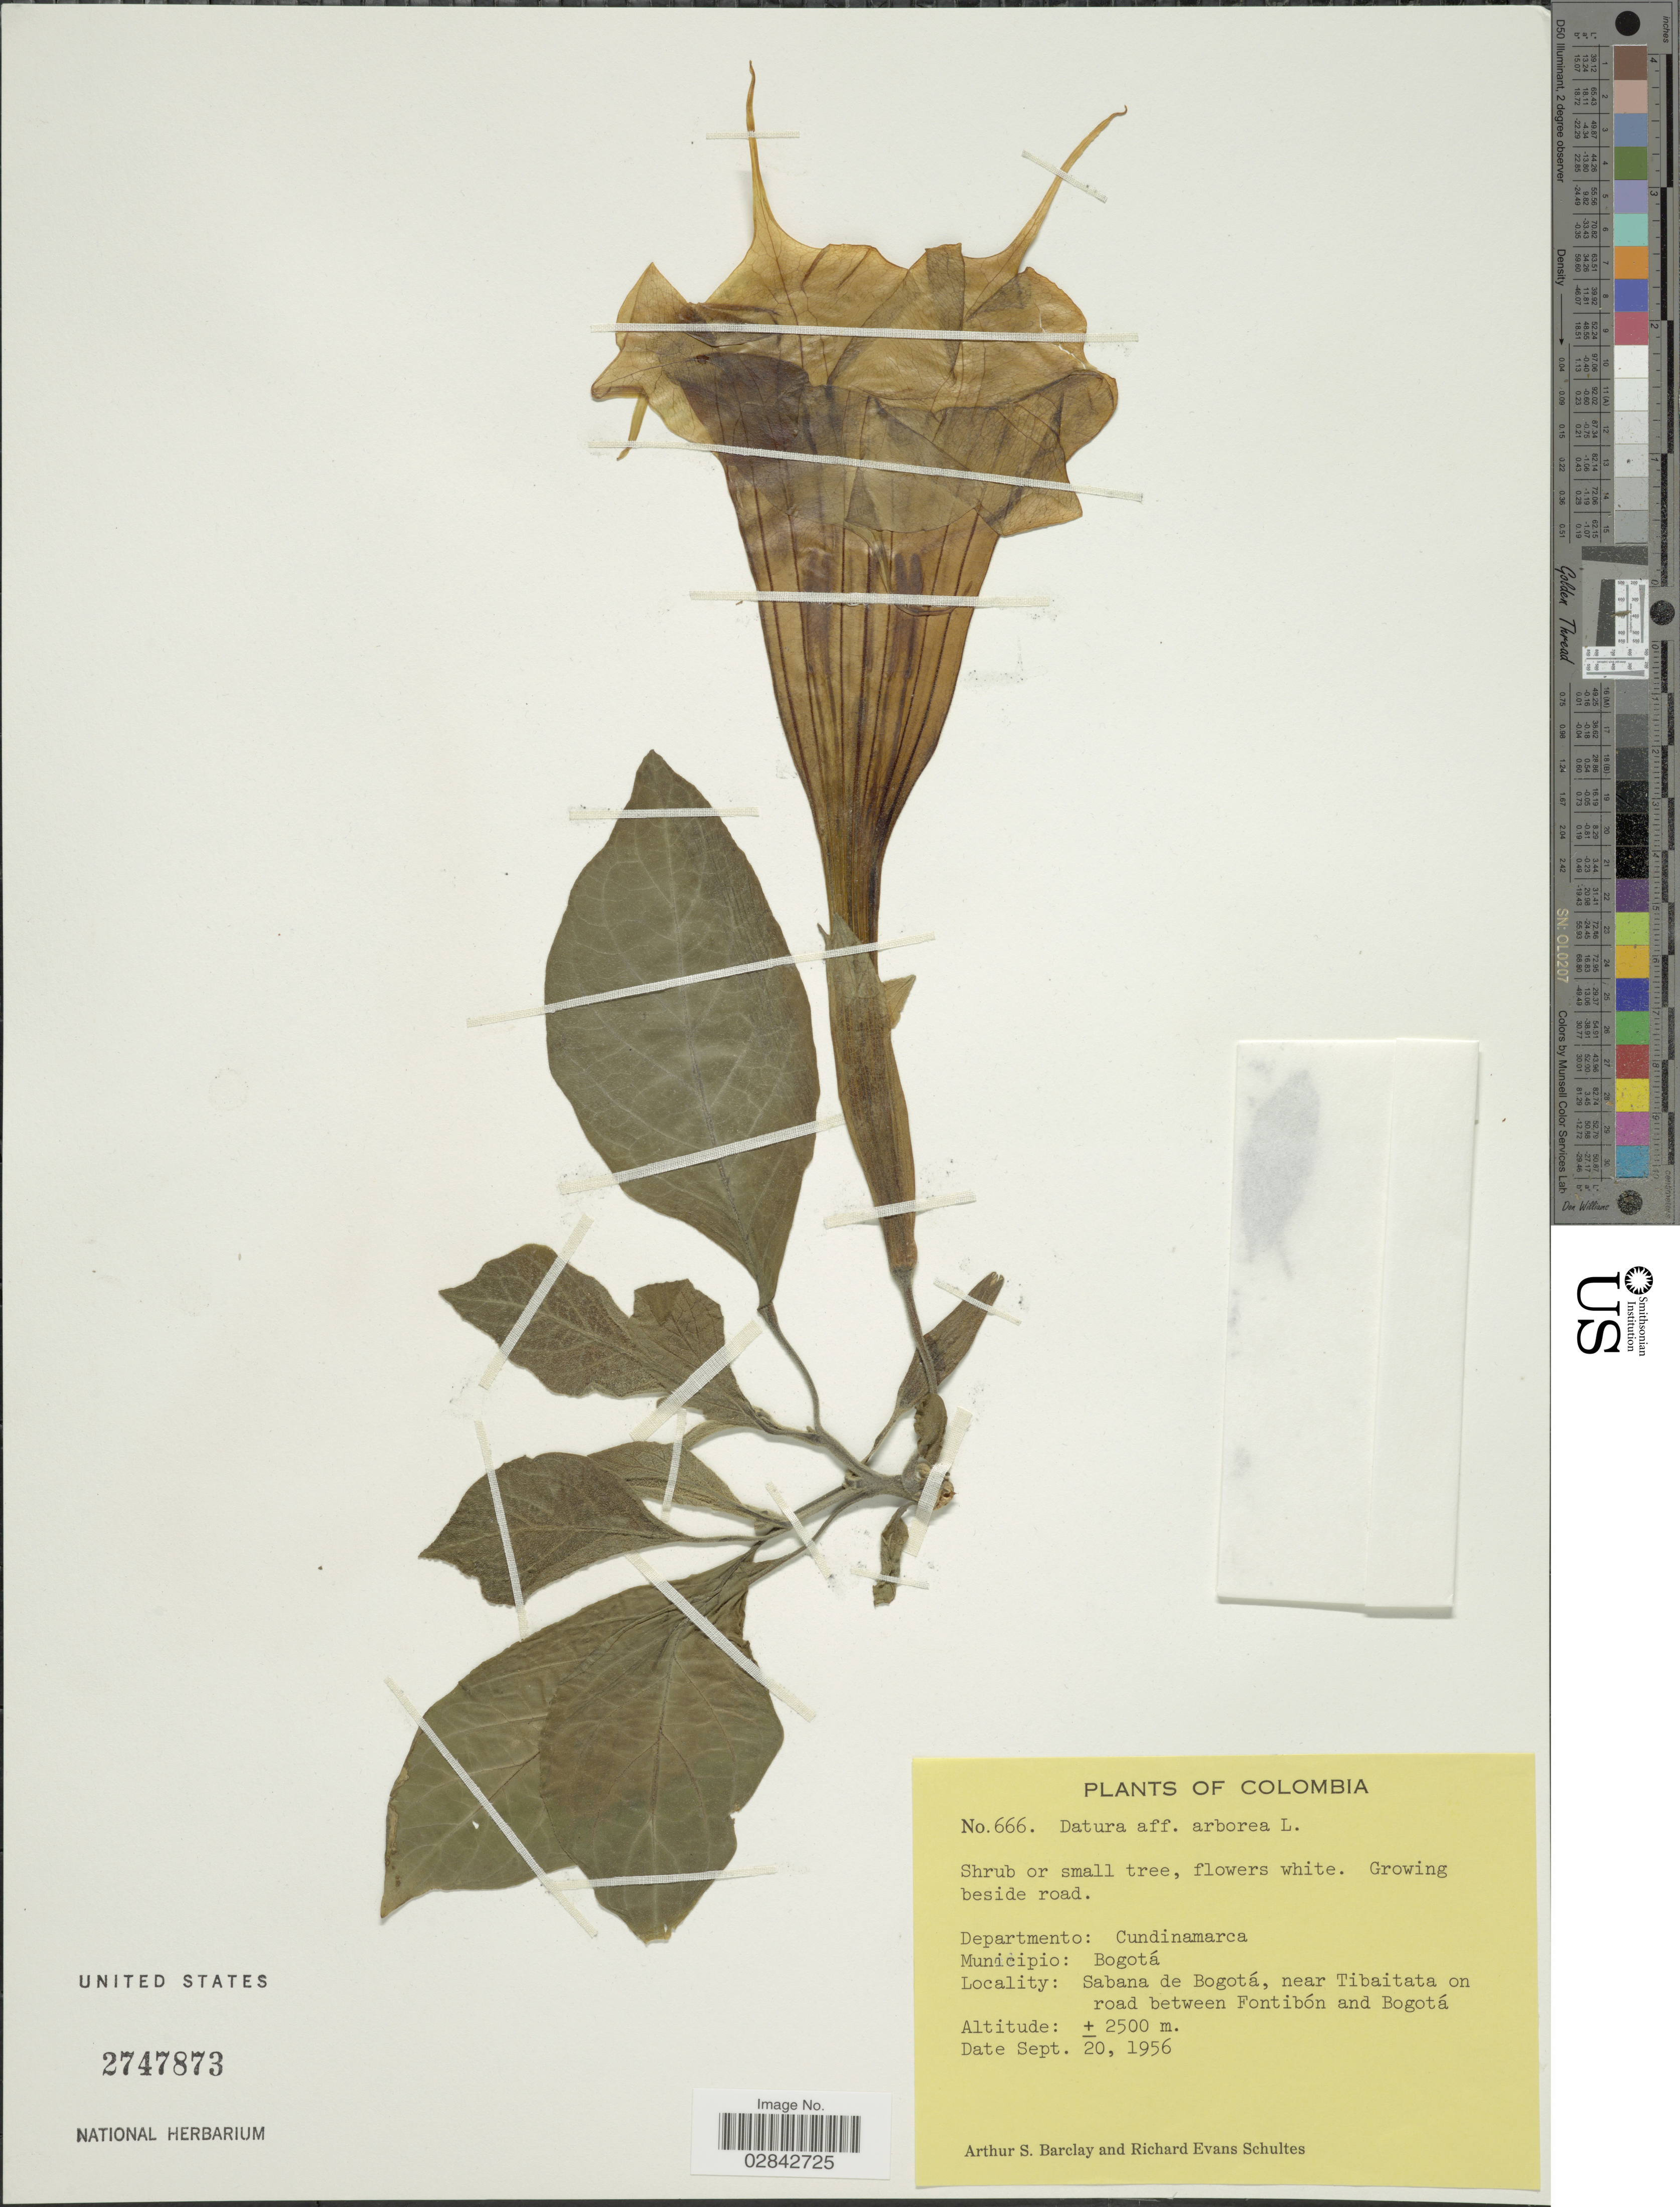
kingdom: Plantae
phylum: Tracheophyta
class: Magnoliopsida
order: Solanales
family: Solanaceae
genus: Brugmansia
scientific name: Brugmansia arborea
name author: (L.) Lagerh.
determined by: (US) Smithsonian Institution - National Museum of Natural History - Department of Botany (UNITED STATES)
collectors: A. S. Barclay & R. E. Schultes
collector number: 666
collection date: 1956-09-20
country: Colombia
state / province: Cundinamarca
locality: Departmento: Cundinamarca. Municipio: Bogotá. Sabana de Bogotá, near Tibaitata on road between Fontibón and Bogotá.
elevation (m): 2500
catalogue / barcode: US 2747873